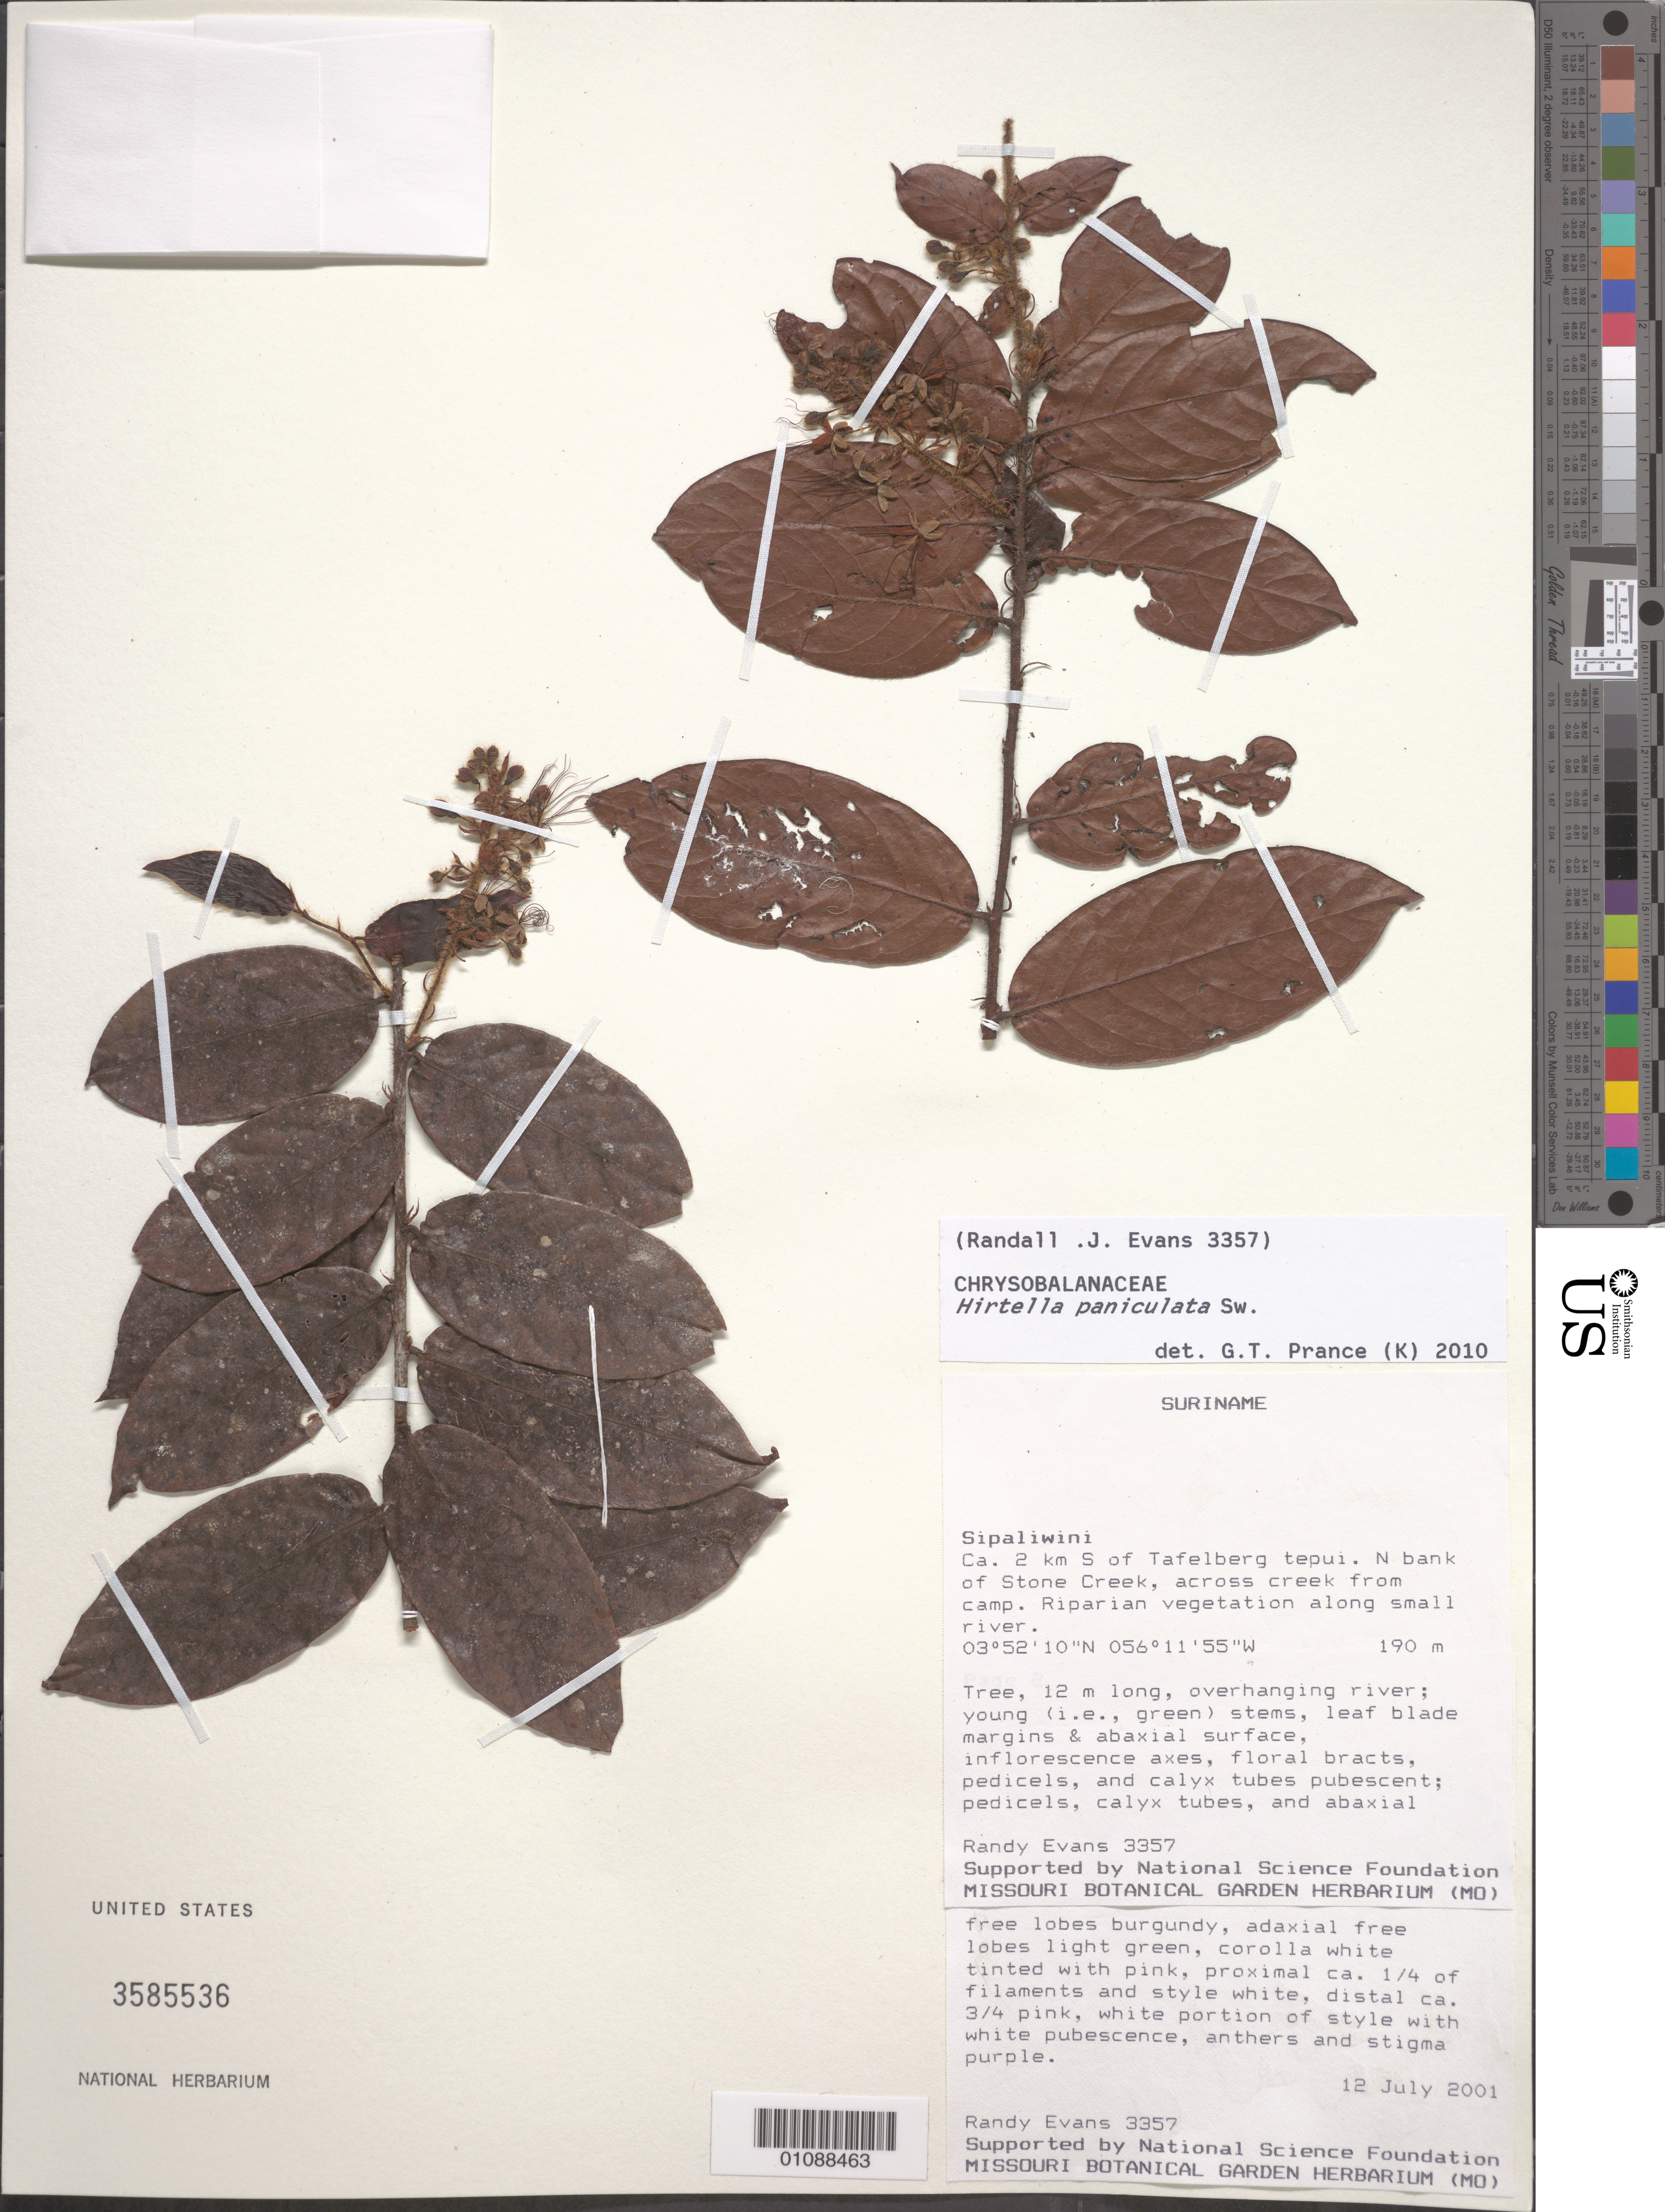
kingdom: Plantae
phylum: Tracheophyta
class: Magnoliopsida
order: Malpighiales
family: Chrysobalanaceae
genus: Hirtella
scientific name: Hirtella paniculata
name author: Sw.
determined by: Prance, G. T.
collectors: R. Evans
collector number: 3357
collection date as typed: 12-Jul-01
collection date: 2001-07-12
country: Suriname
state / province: Sipaliwini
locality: Tafelberg (Table Mountain), summit; 2 km S; N bank of Stone Creek, across creek from camp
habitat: Riparian vegetation along small river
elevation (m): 190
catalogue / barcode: US 3585536